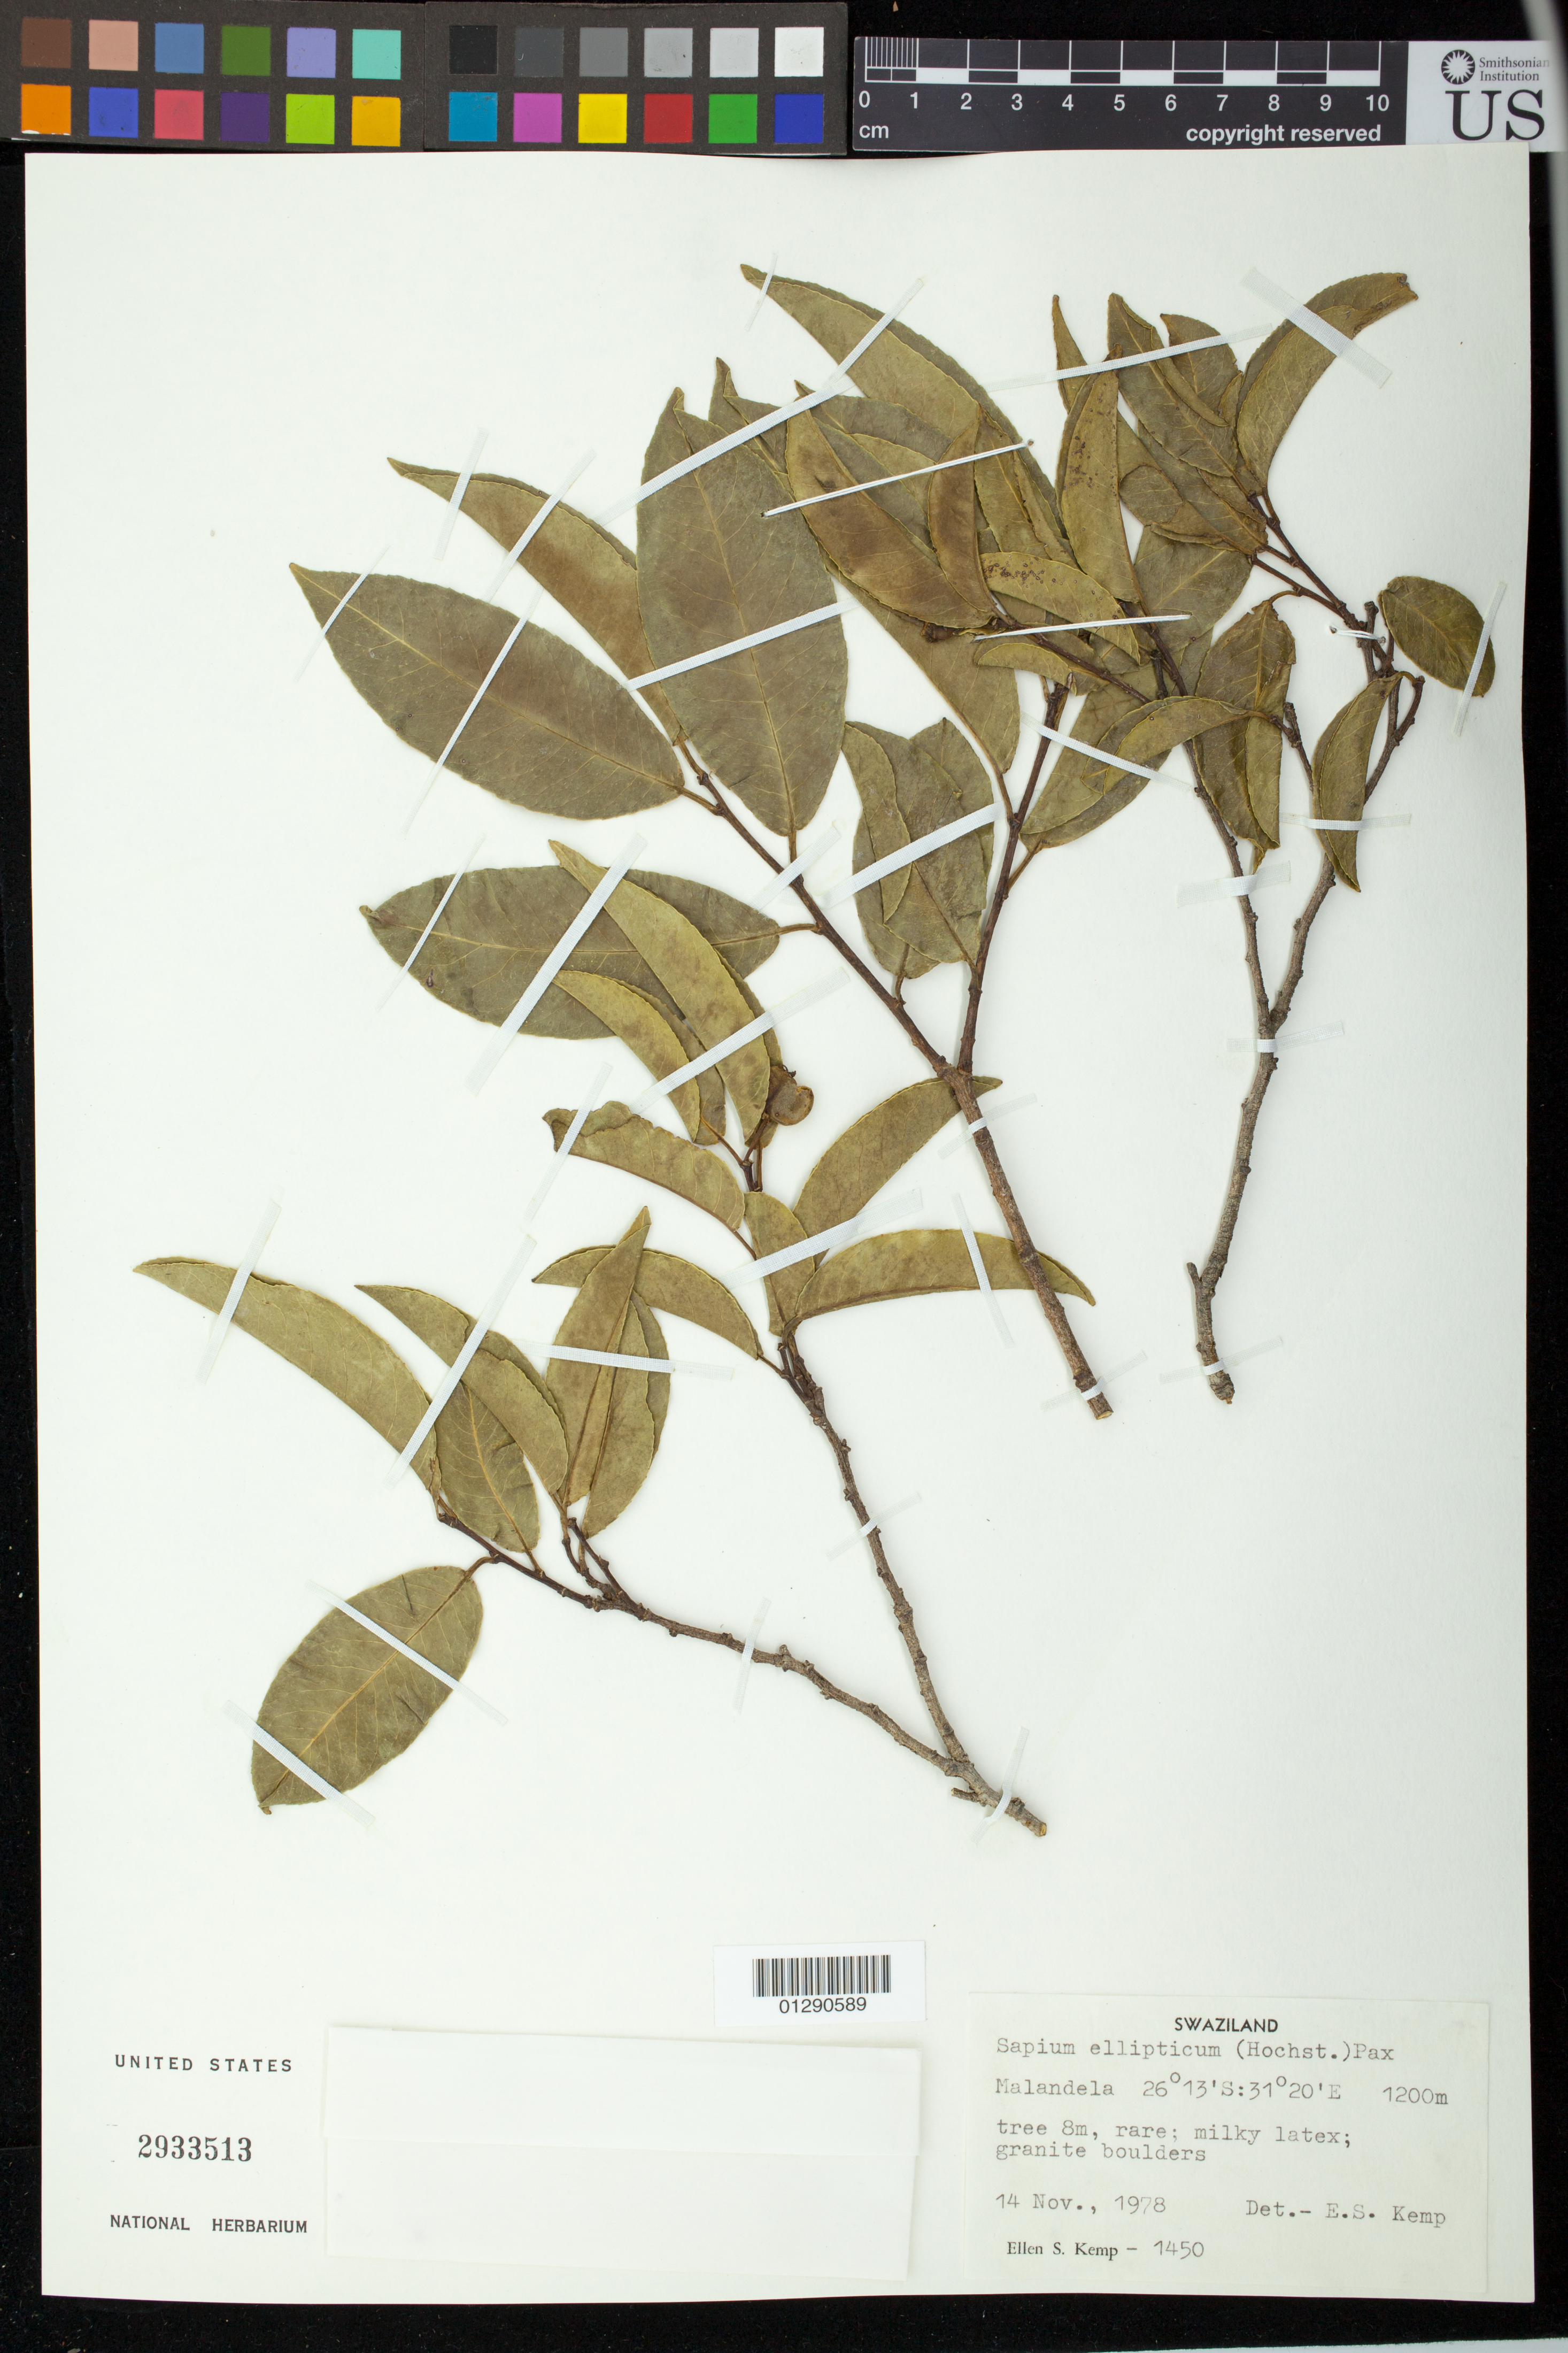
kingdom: Plantae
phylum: Tracheophyta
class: Magnoliopsida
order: Malpighiales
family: Euphorbiaceae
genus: Sapium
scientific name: Sapium ellipticum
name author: (Hochst.) Pax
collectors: E. S. Kemp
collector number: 1450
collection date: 1978-11-14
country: Eswatini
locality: Malandela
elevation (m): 1200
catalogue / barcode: US 2933513